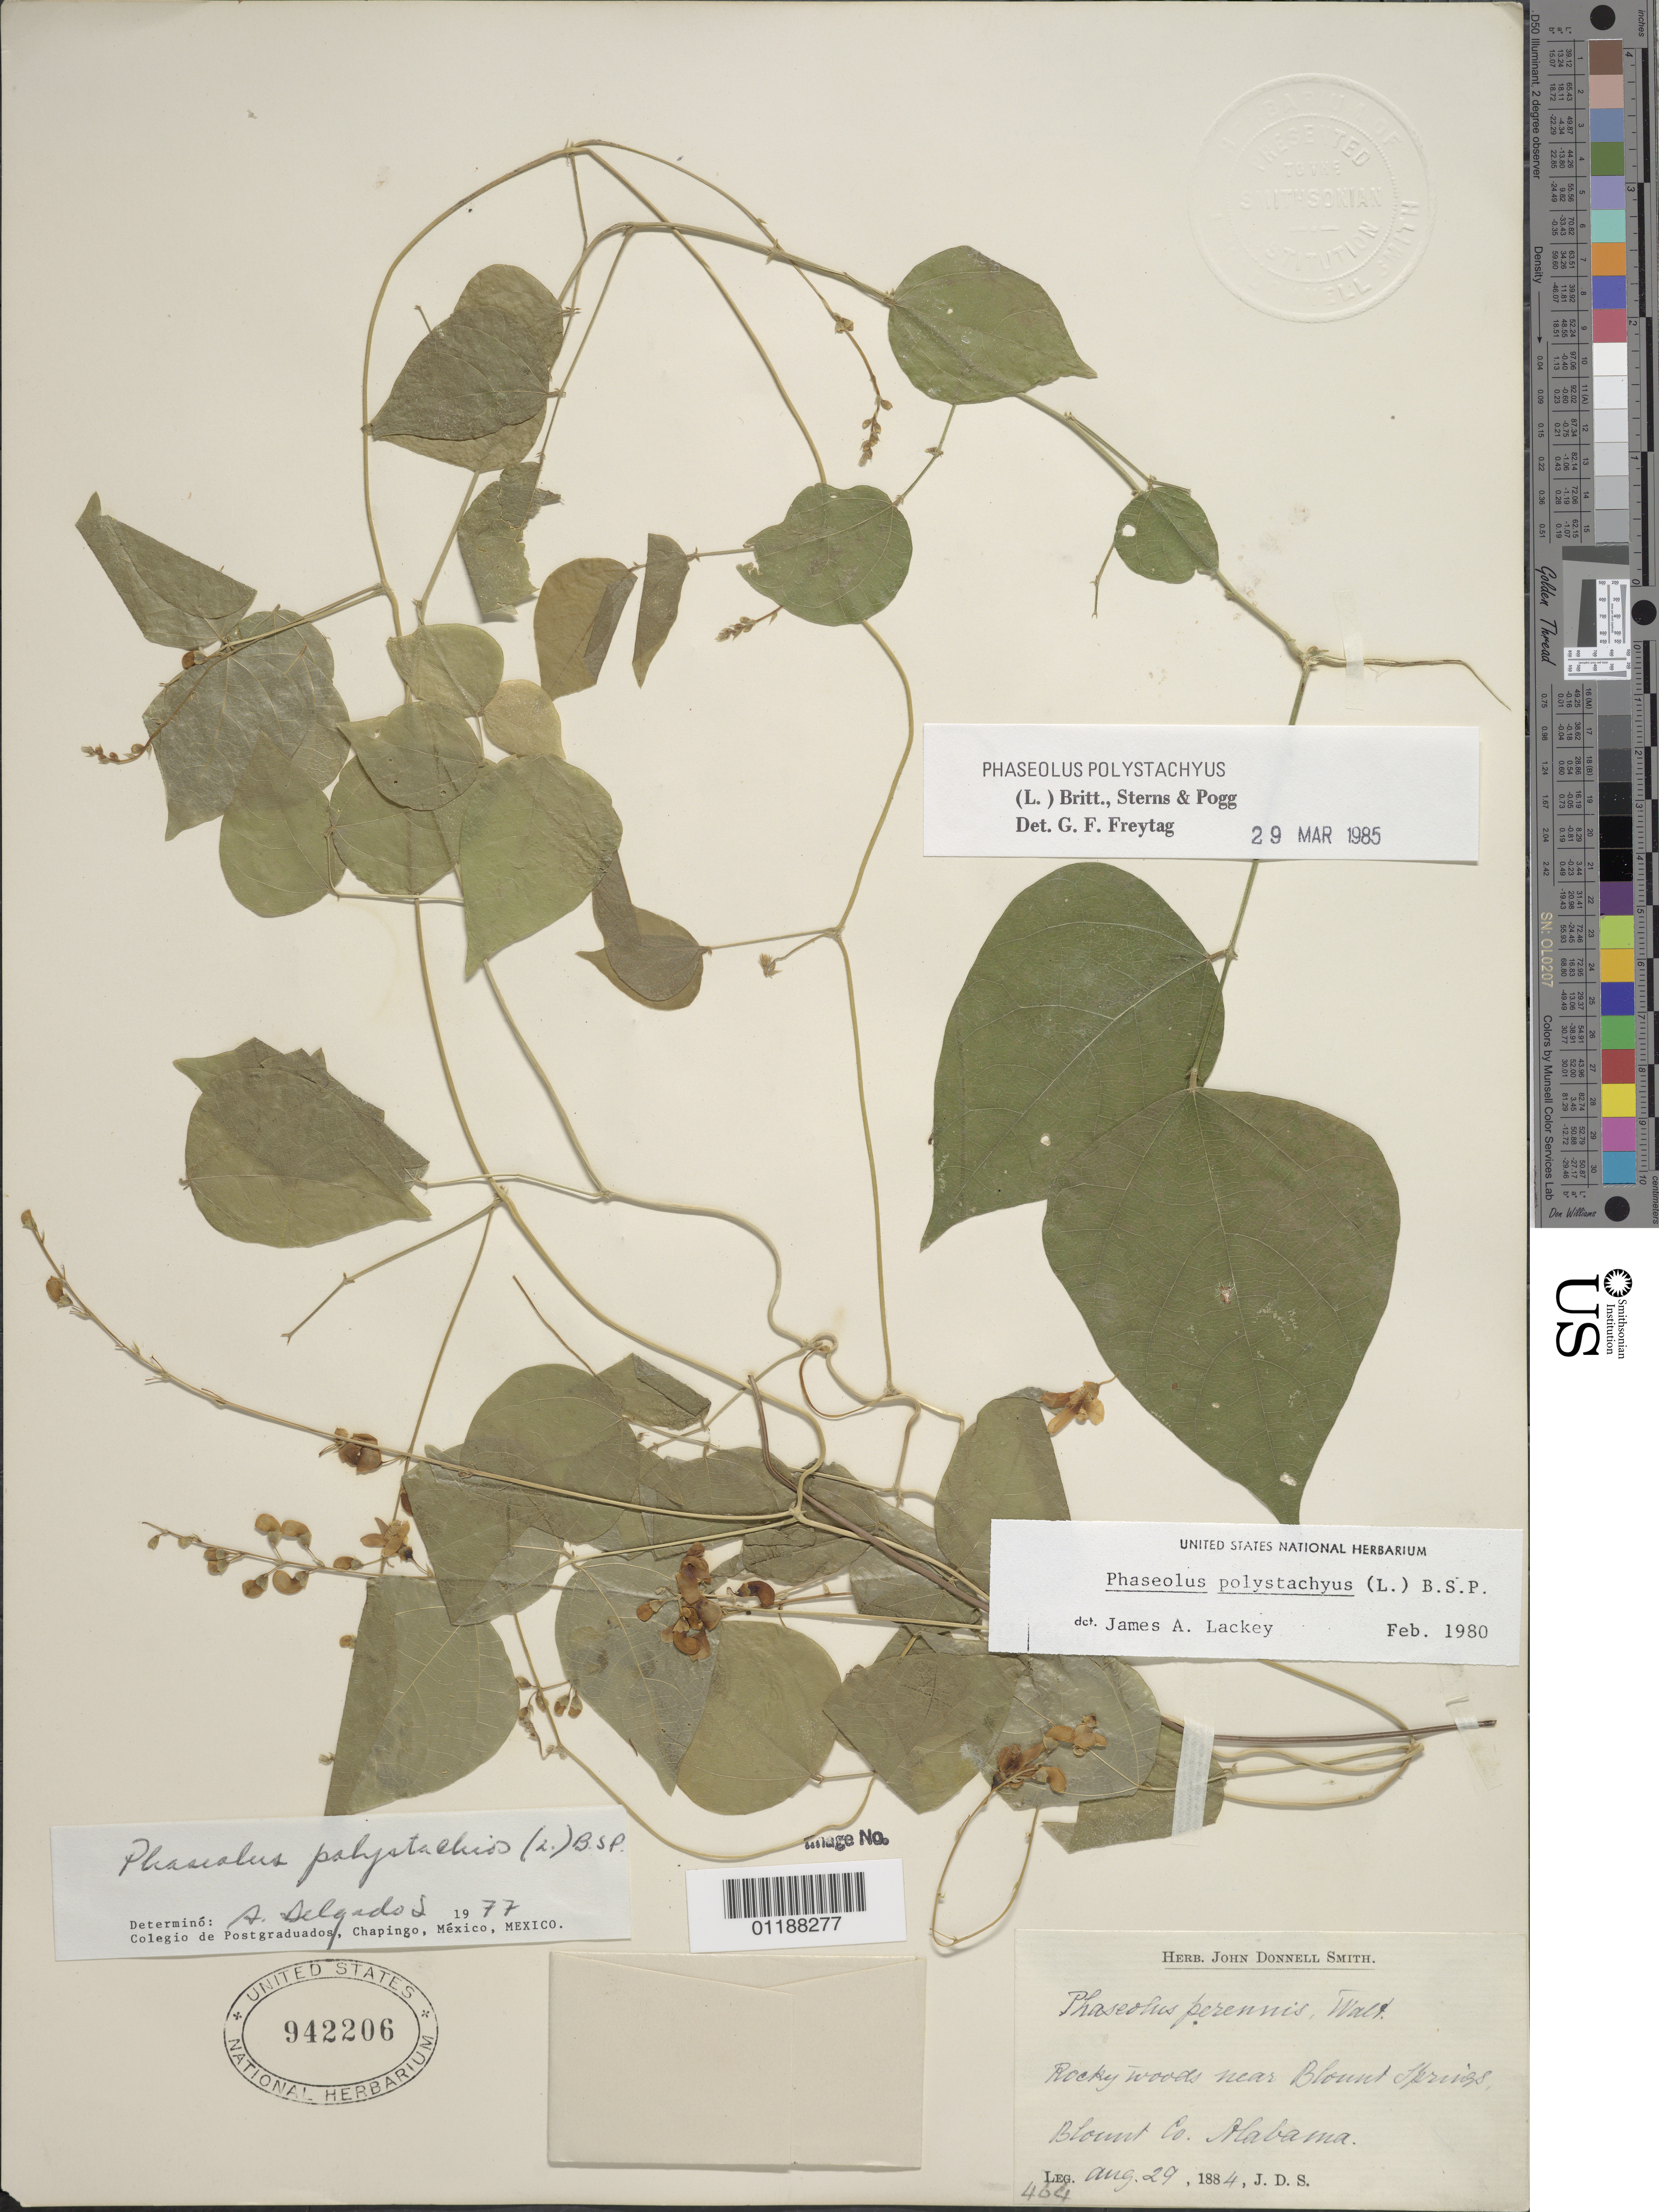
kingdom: Plantae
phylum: Tracheophyta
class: Magnoliopsida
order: Fabales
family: Fabaceae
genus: Phaseolus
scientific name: Phaseolus polystachios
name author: (L.) Britton, Stearns & Poggenb.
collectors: J. Donnell Smith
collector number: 464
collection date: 1884-08-29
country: United States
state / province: Alabama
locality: Rocky woods near Blount Springs, Blount Co.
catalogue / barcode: US 942206